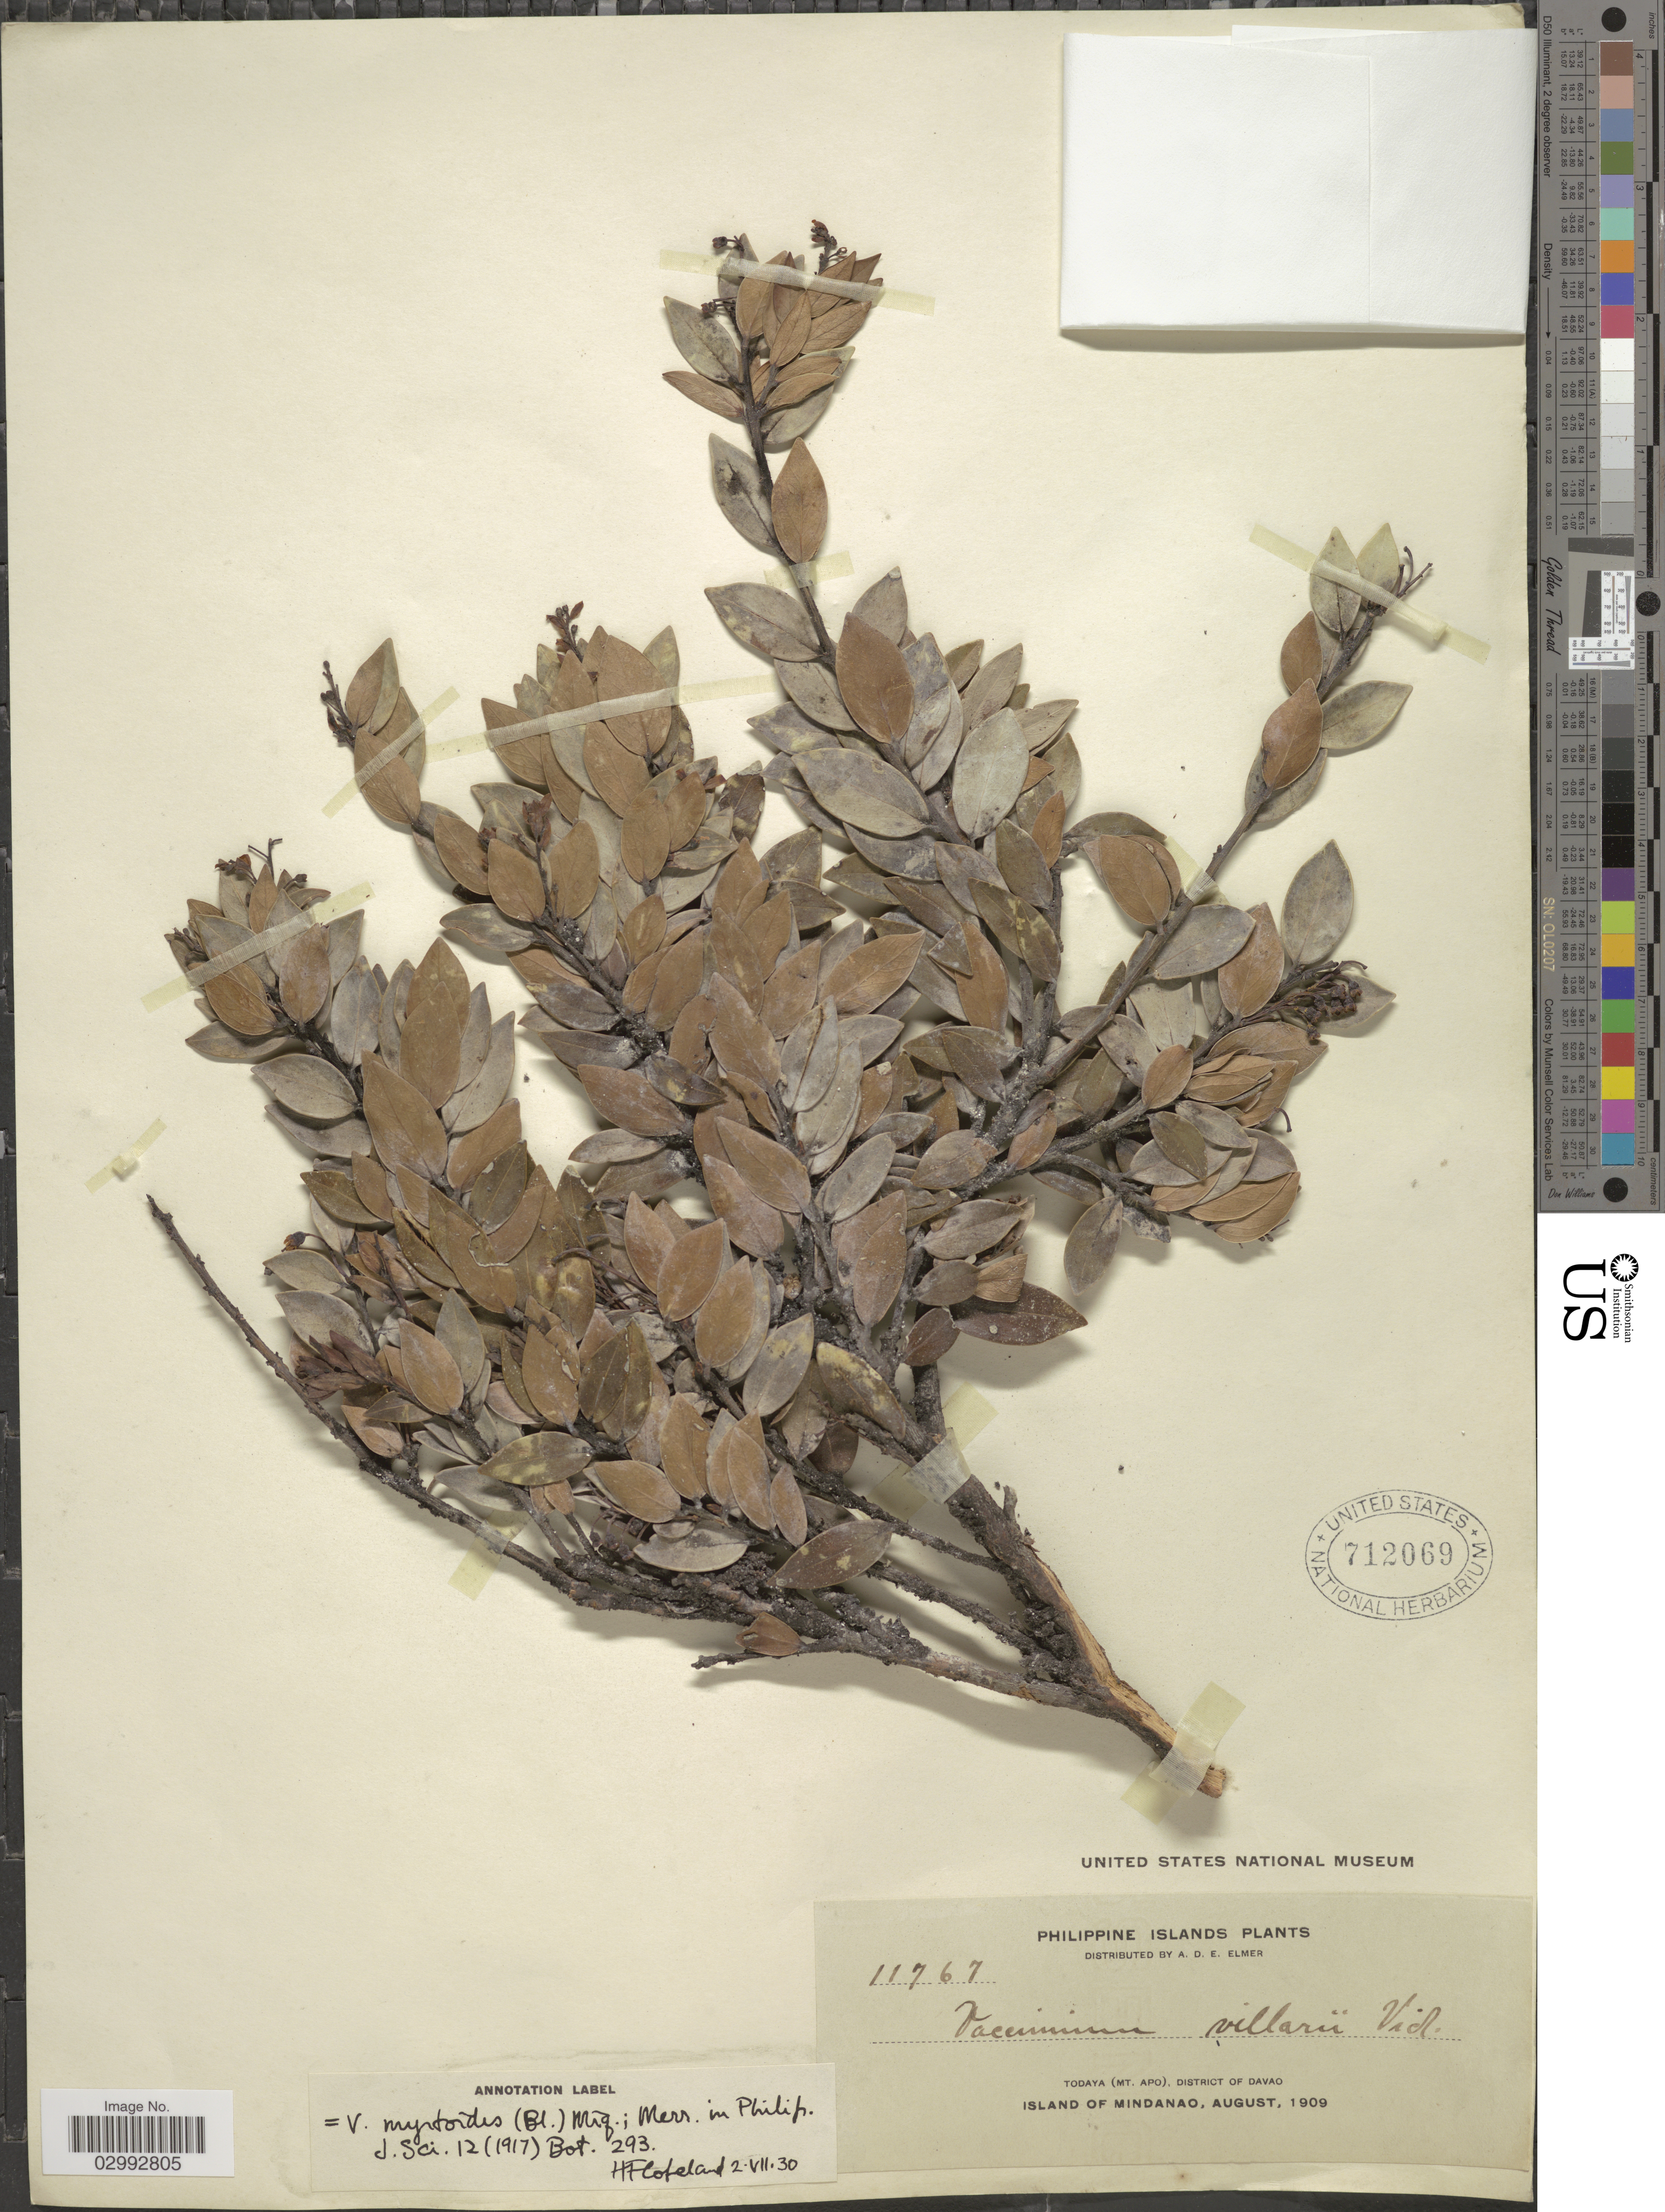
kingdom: Plantae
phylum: Tracheophyta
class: Magnoliopsida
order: Ericales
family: Ericaceae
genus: Vaccinium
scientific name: Vaccinium myrtoides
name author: Miq.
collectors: A. D. E. Elmer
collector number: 11767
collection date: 1909-08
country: Philippines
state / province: Davao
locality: Todaya (Mt. Apo), District of Davao, Island of Mindanao.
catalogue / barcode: US 712069